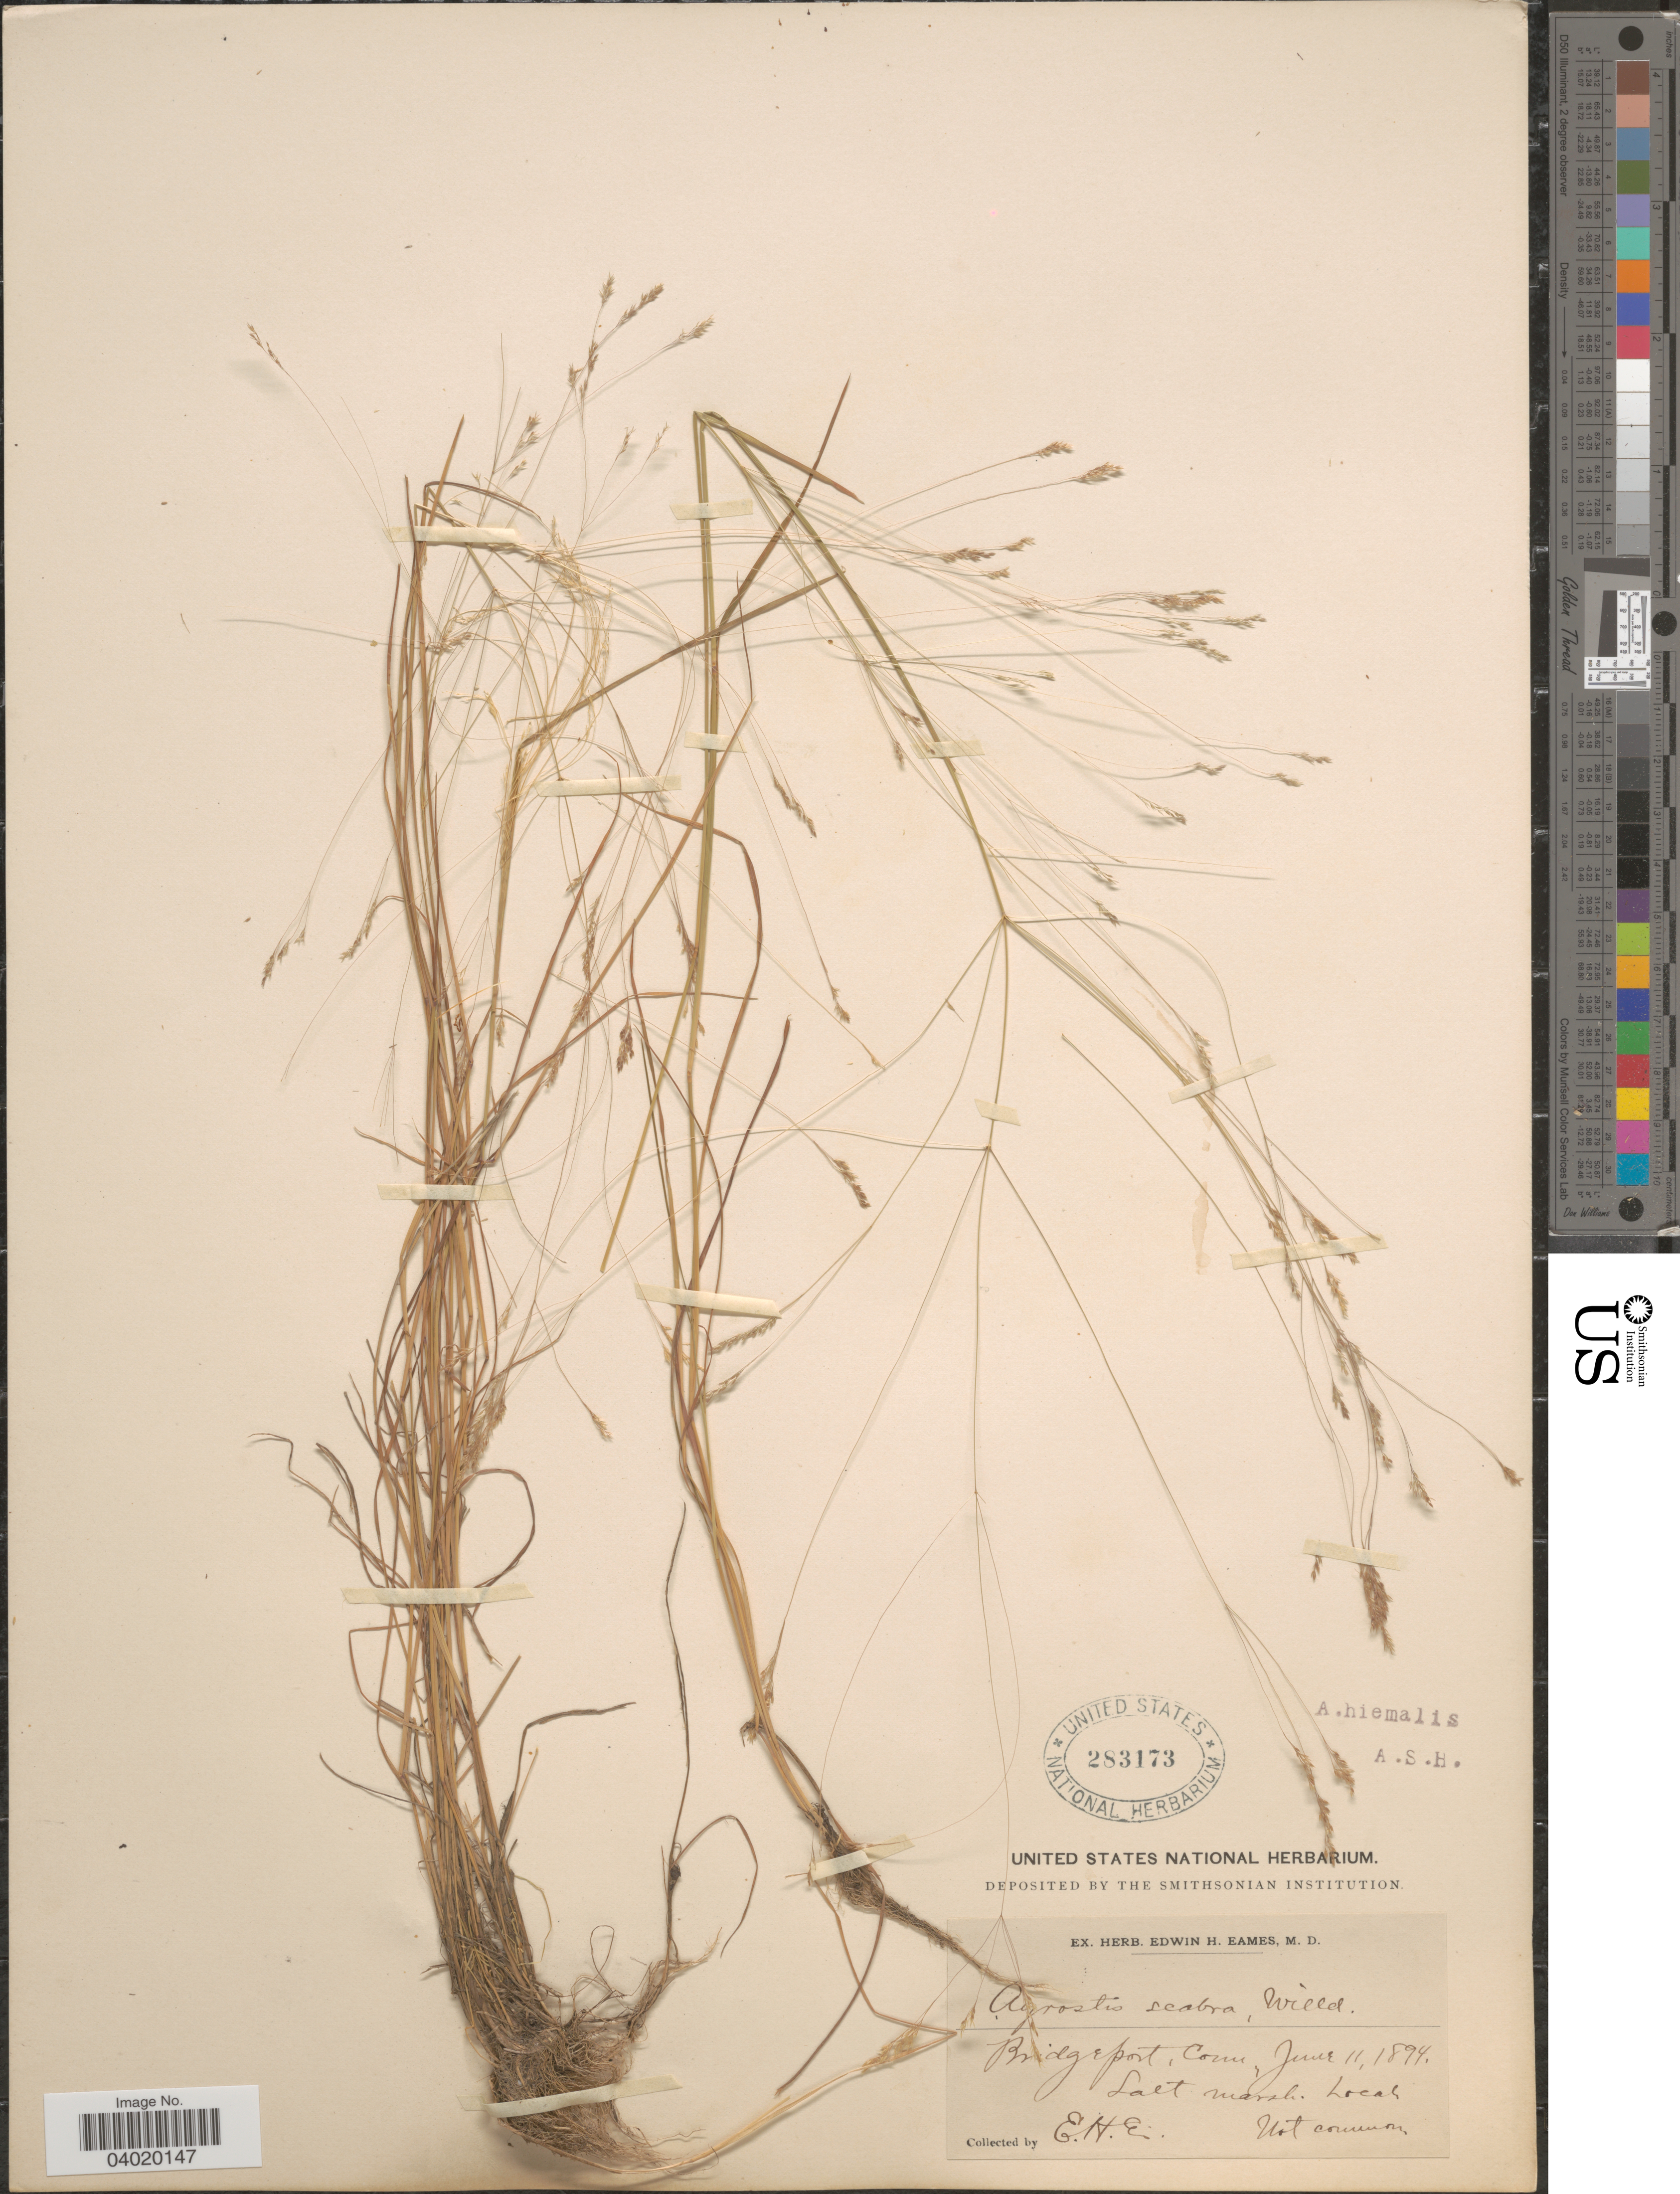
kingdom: Plantae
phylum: Tracheophyta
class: Liliopsida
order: Poales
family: Poaceae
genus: Agrostis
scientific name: Agrostis hyemalis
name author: (Walter) Britton et al.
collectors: E. H. Eames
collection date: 1894-06-11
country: United States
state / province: Connecticut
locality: Bridgeport.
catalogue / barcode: US 283173